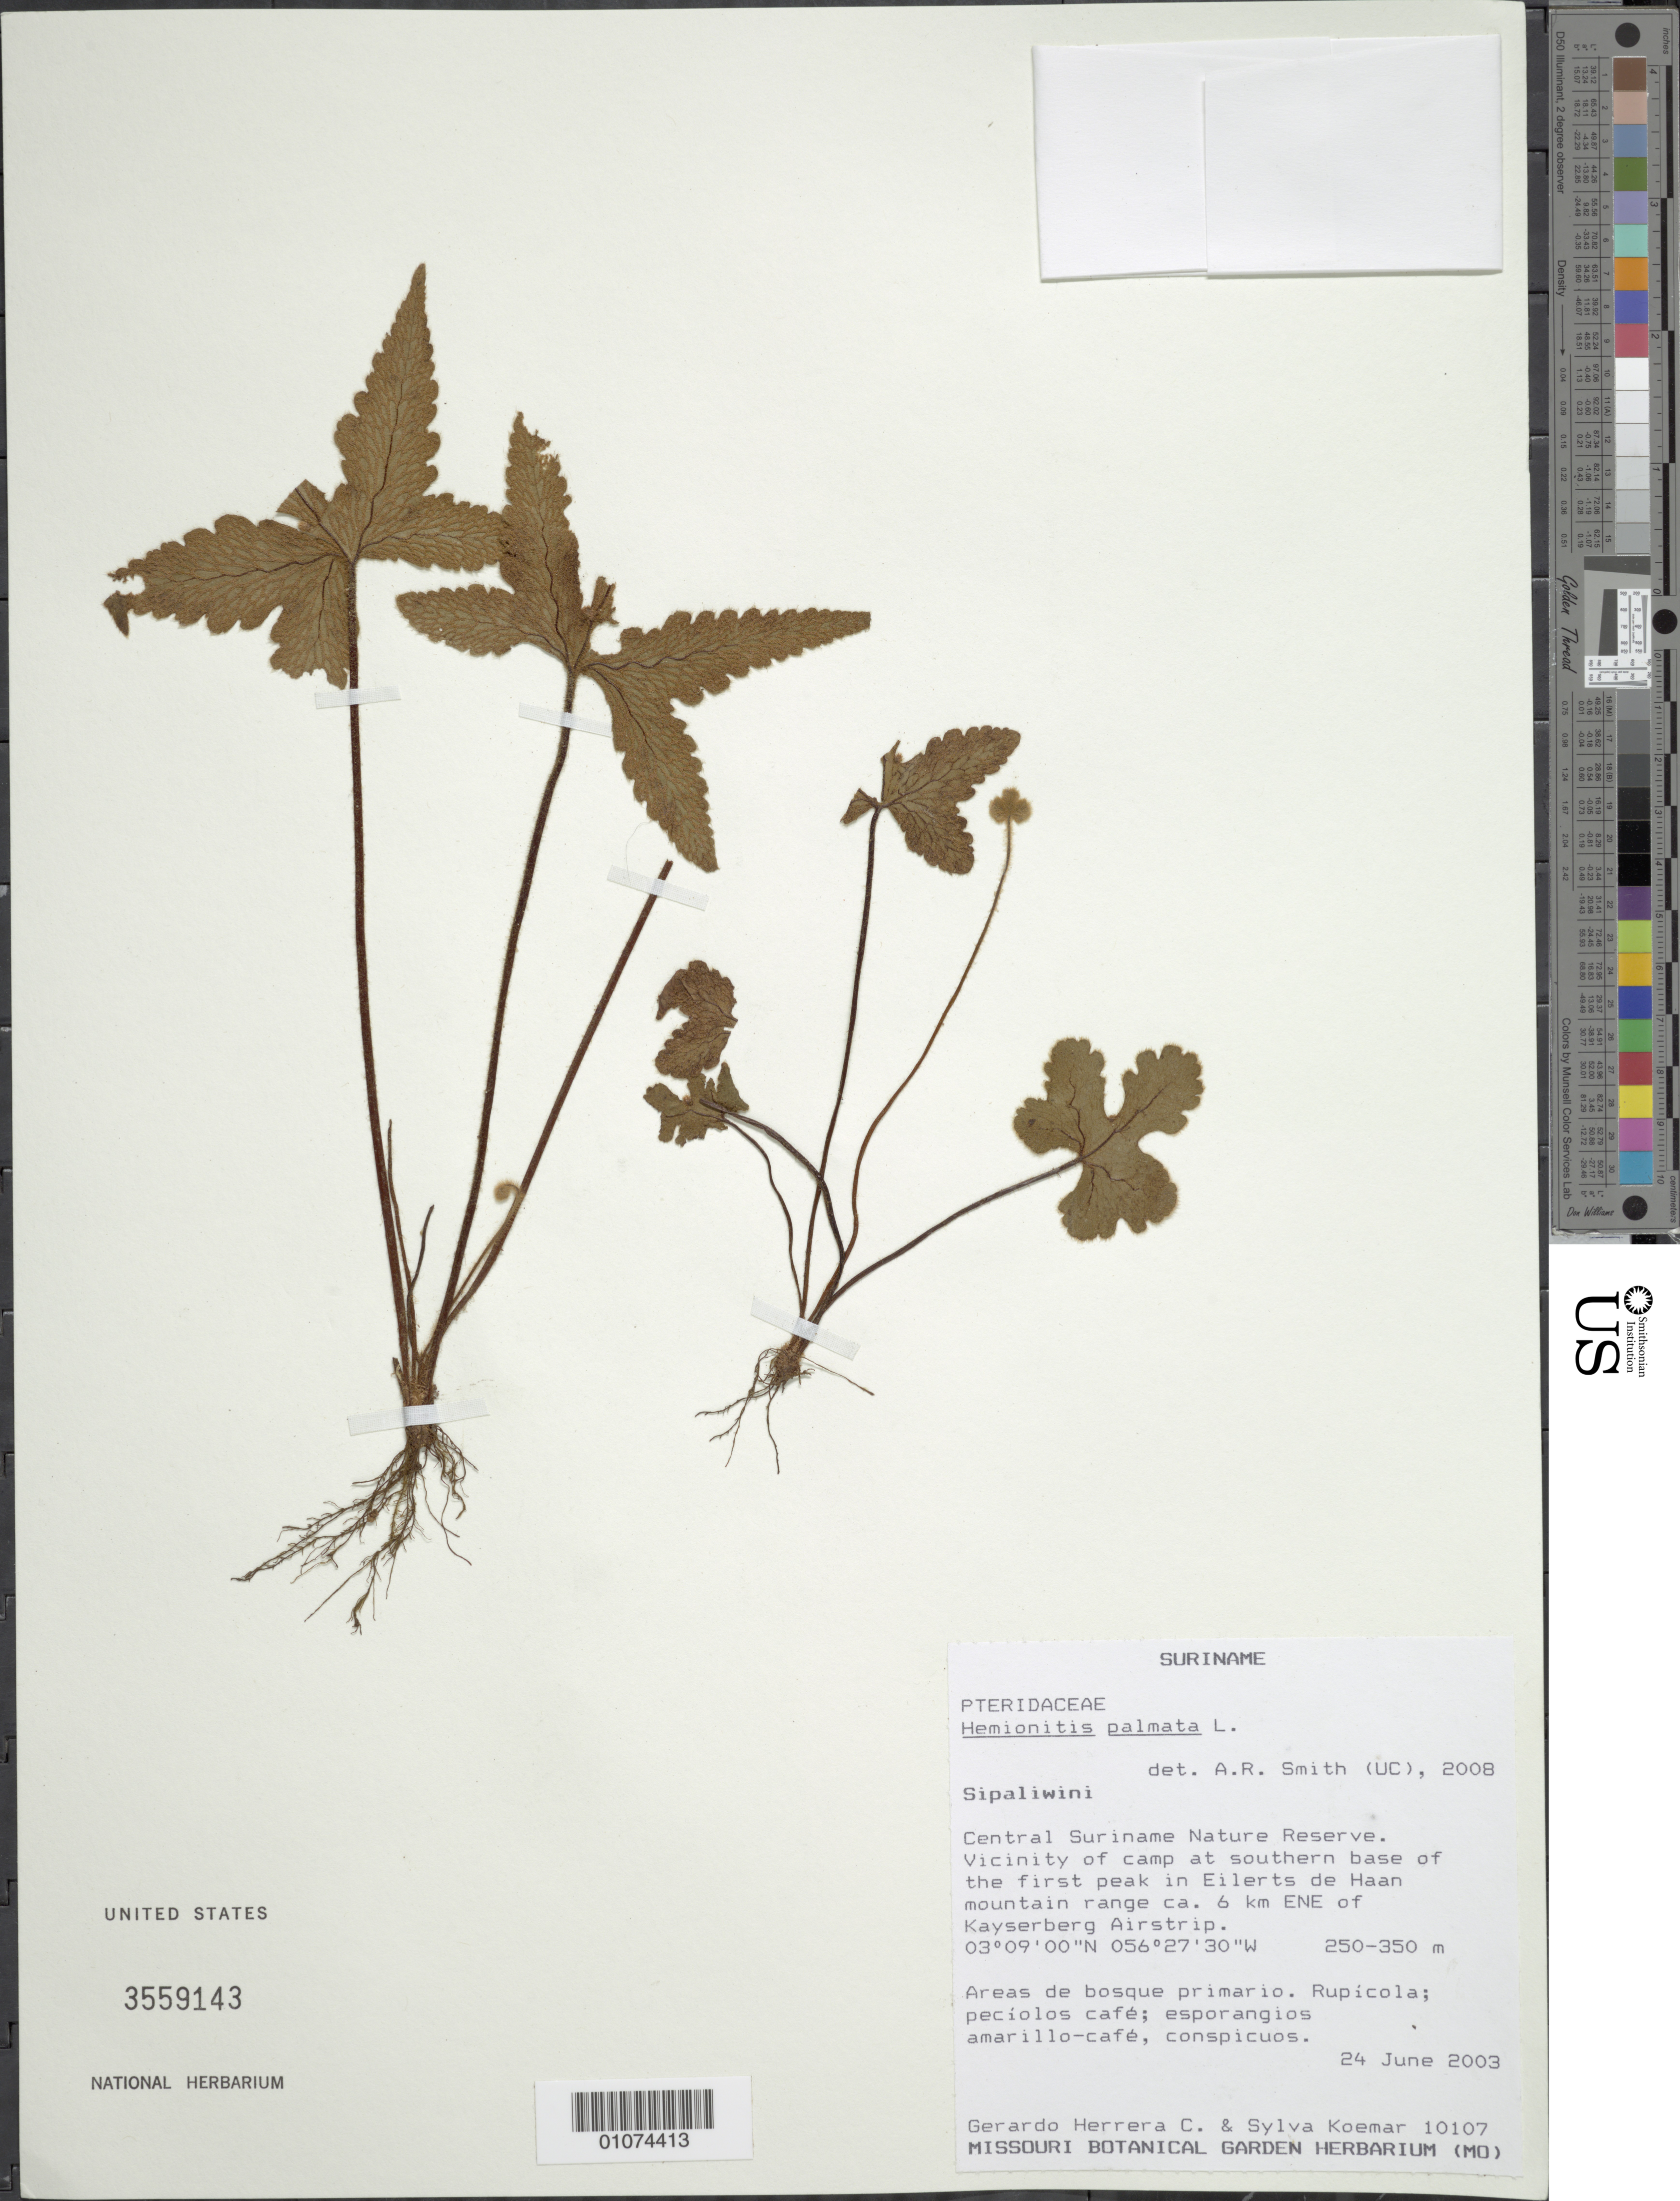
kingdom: Plantae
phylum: Tracheophyta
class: Polypodiopsida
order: Polypodiales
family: Pteridaceae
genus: Hemionitis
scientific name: Hemionitis palmata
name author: L.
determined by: Smith, Alan R., (UC)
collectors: G. Herrera Ch. & S. Koemar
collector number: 10107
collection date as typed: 24-Jun-03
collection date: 2003-06-24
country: Suriname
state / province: Sipaliwini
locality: Central Suriname Nature Reserve. Vicinity of camp at southern base of the first peak in Eilerts de Haan mountain range ca. 6 km ENE of Kayerberg Airstrip.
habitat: Areas de bosque primario.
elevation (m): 250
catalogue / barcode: US 3559143